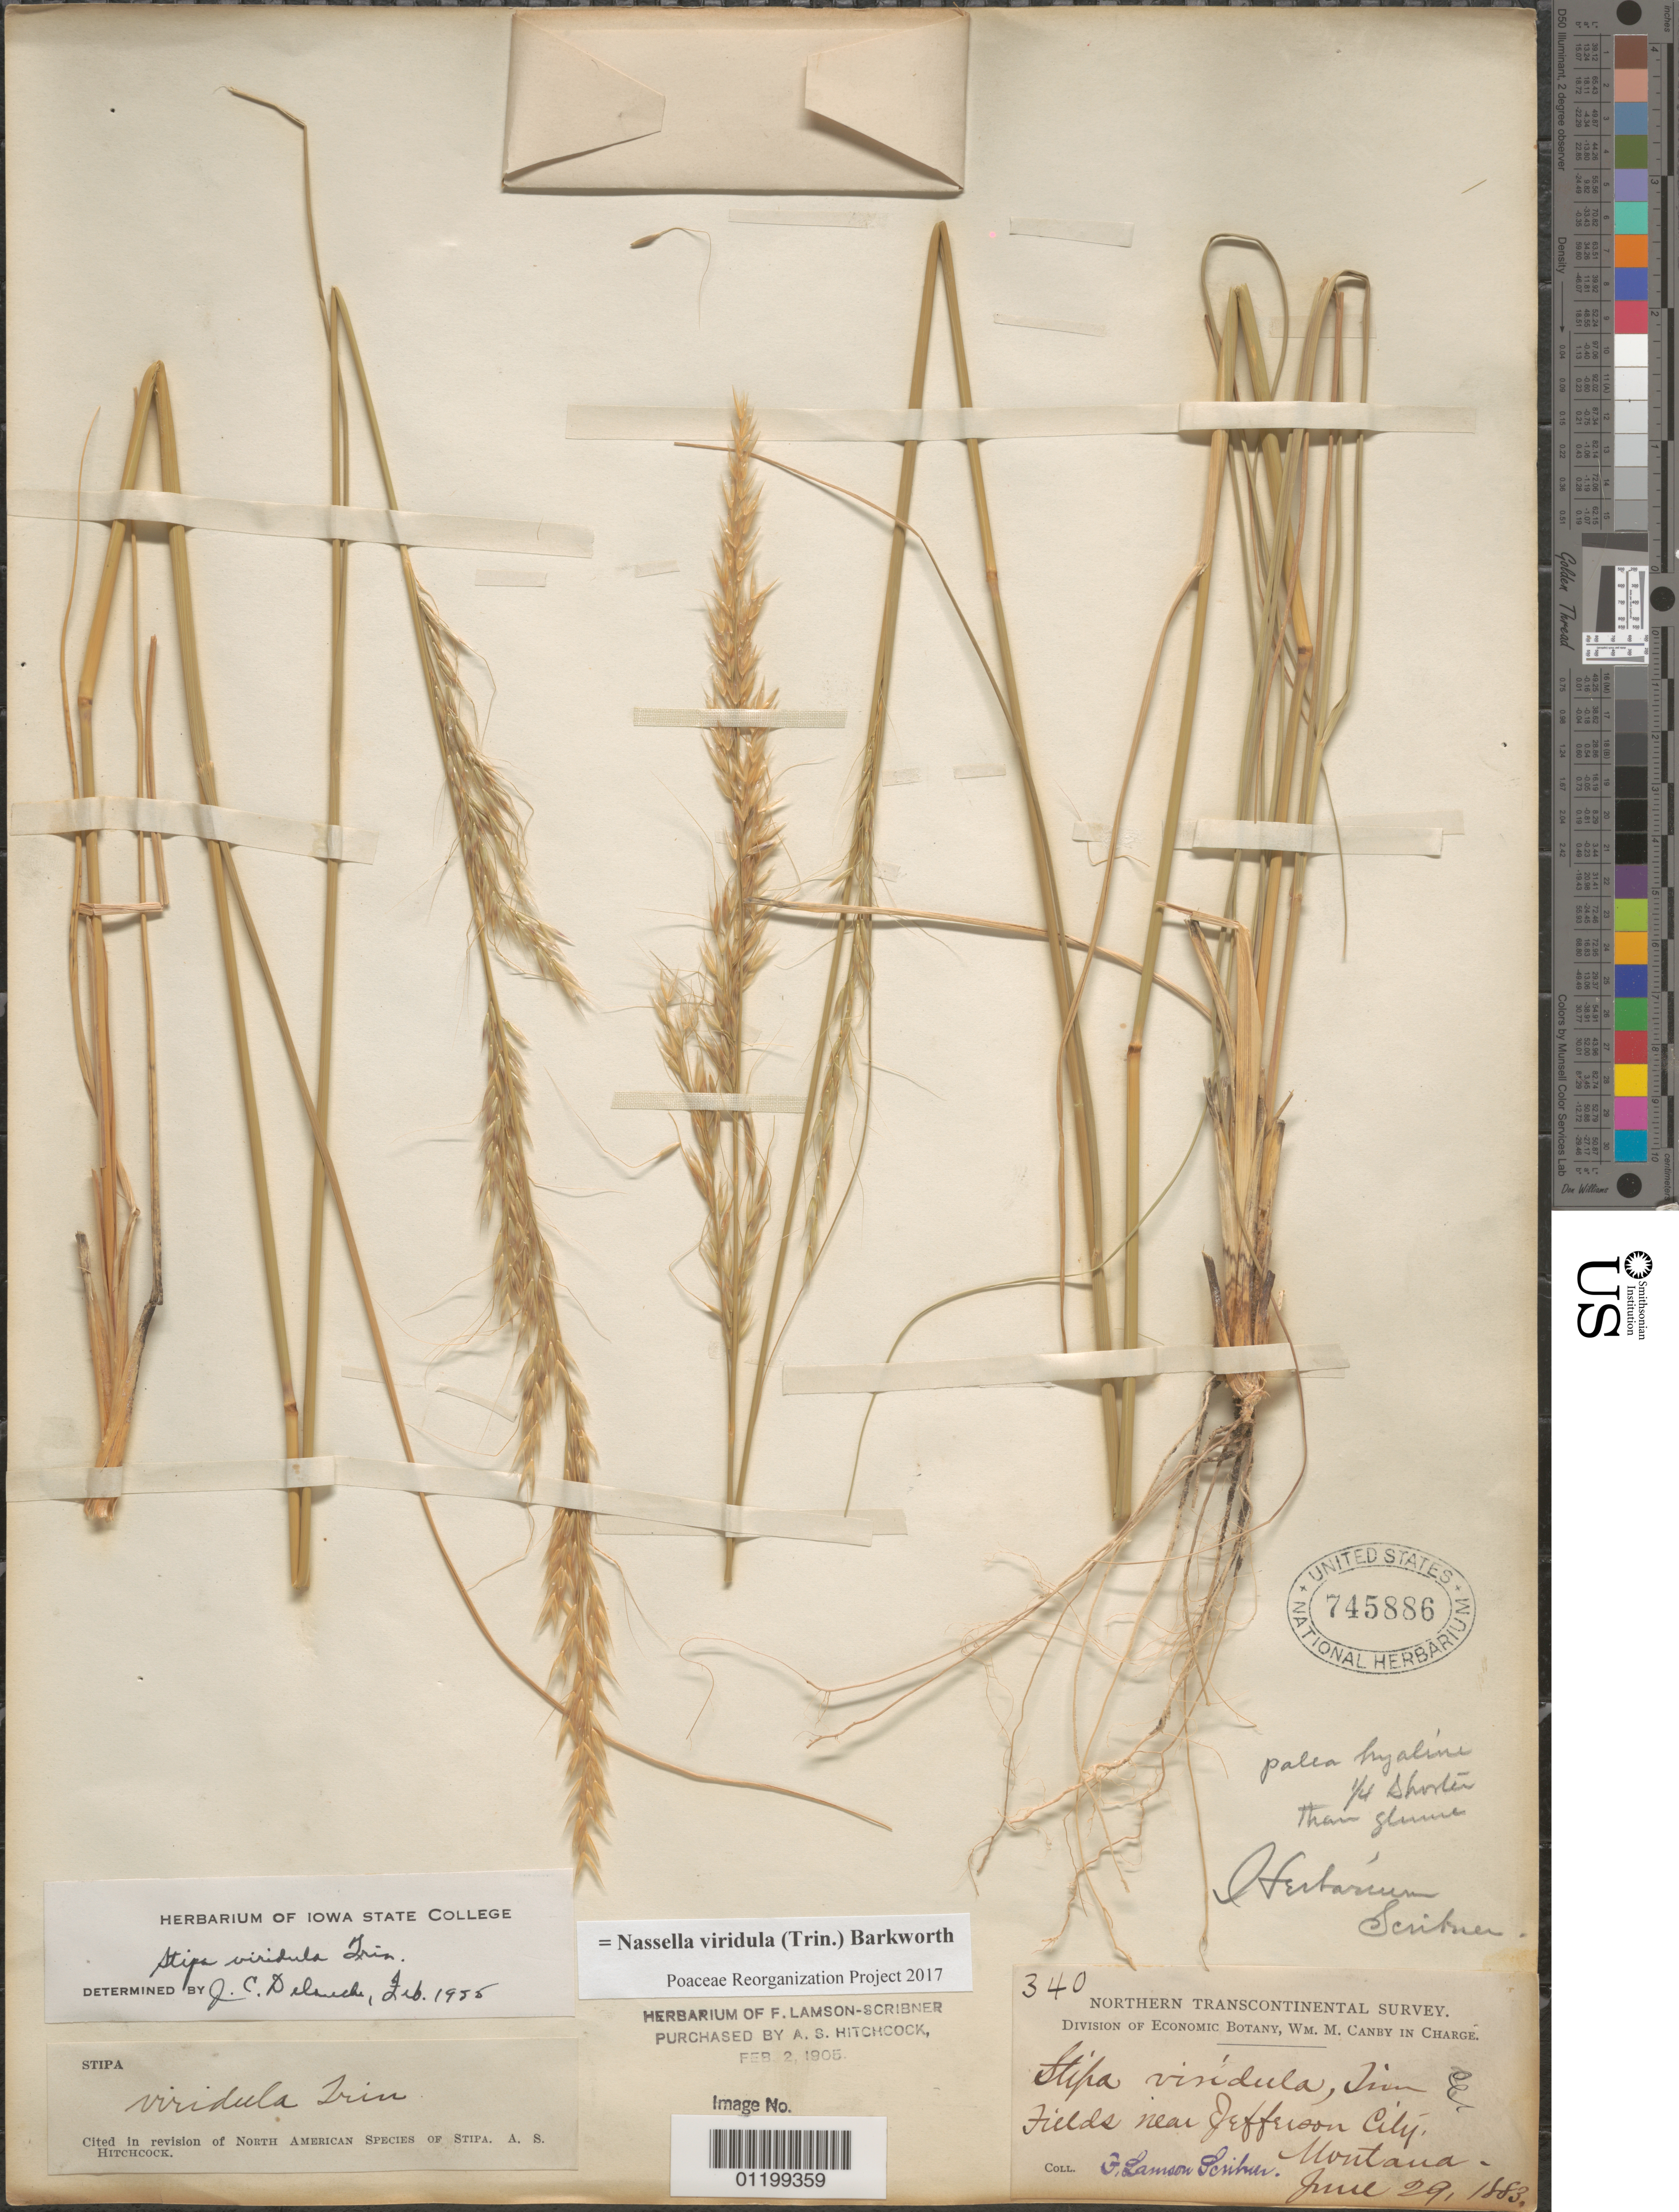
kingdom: Plantae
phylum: Tracheophyta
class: Liliopsida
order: Poales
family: Poaceae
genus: Nassella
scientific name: Nassella viridula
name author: (Trin.) Barkworth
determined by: Poaceae Reorganization Project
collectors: F. L. Scribner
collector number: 340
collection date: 1883-06-29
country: United States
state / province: Montana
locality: Near Jefferson City.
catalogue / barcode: US 745886